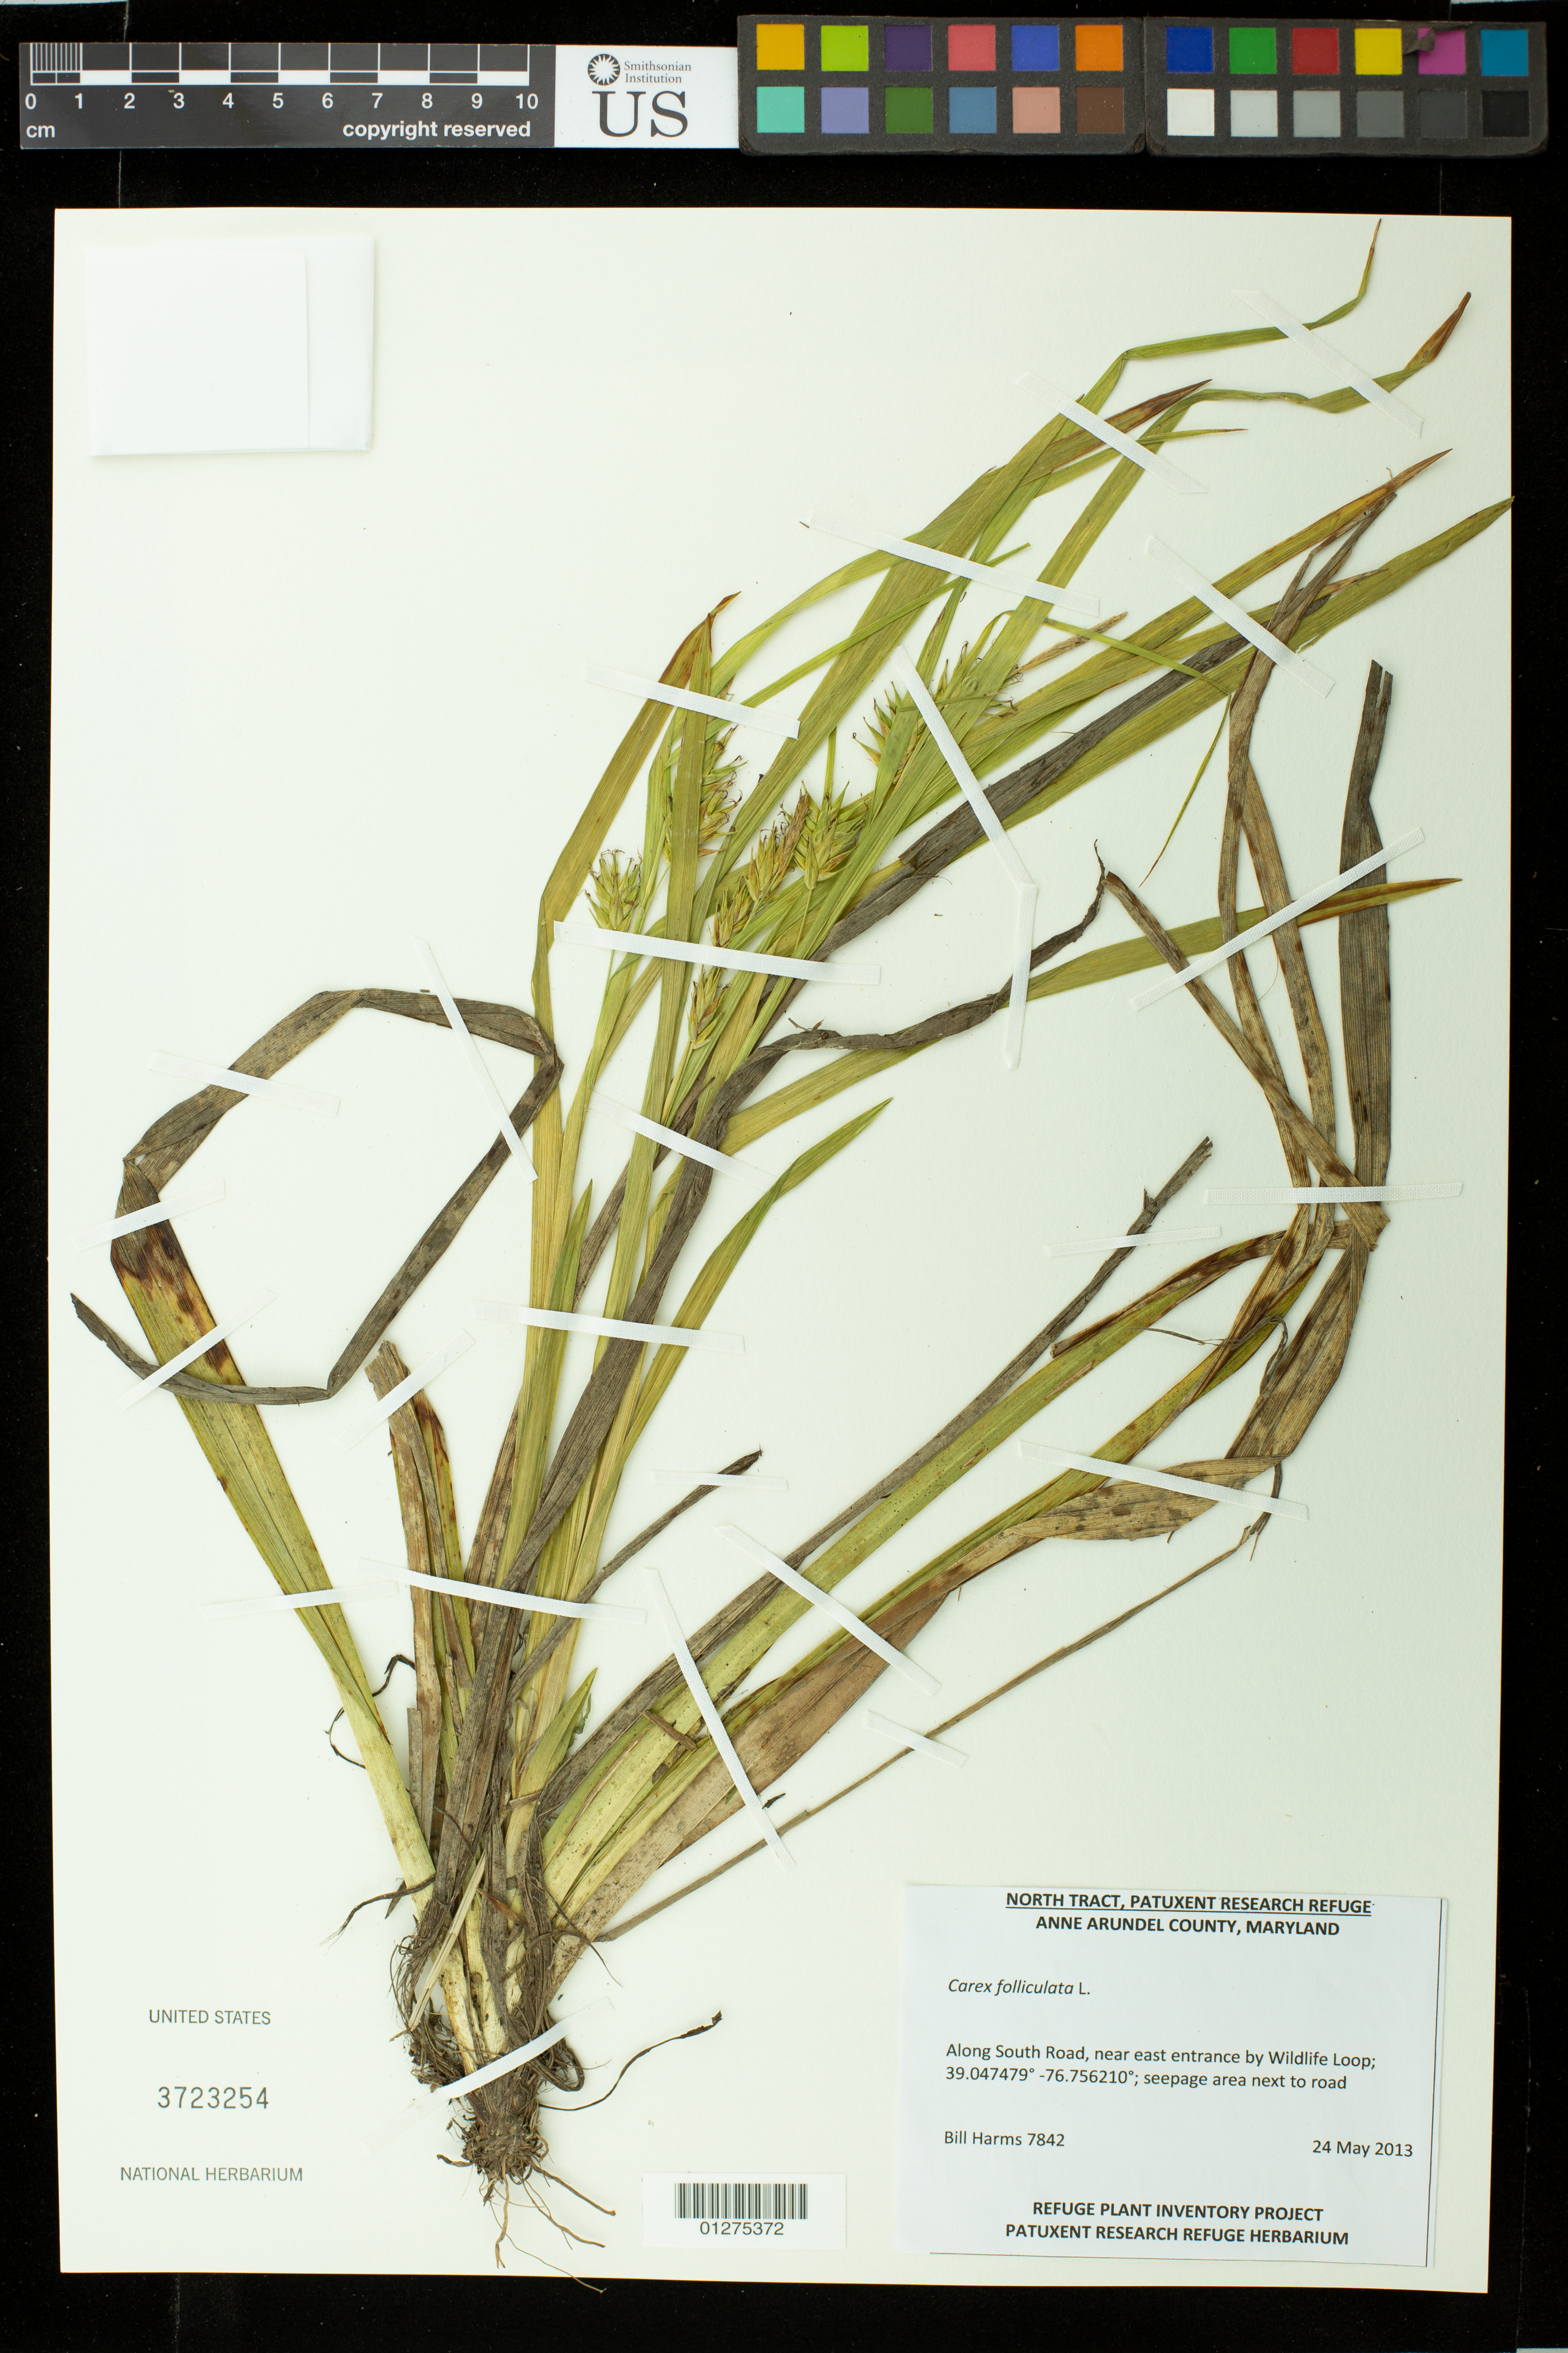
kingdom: Plantae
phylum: Tracheophyta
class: Liliopsida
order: Poales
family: Cyperaceae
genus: Carex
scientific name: Carex folliculata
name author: L.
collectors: B. Harms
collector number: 7842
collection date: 2013-05-24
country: United States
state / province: Maryland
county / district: Anne Arundel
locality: Along South Road, near east entracne by Wildlife Loop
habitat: seepage area next to road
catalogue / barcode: US 3723254